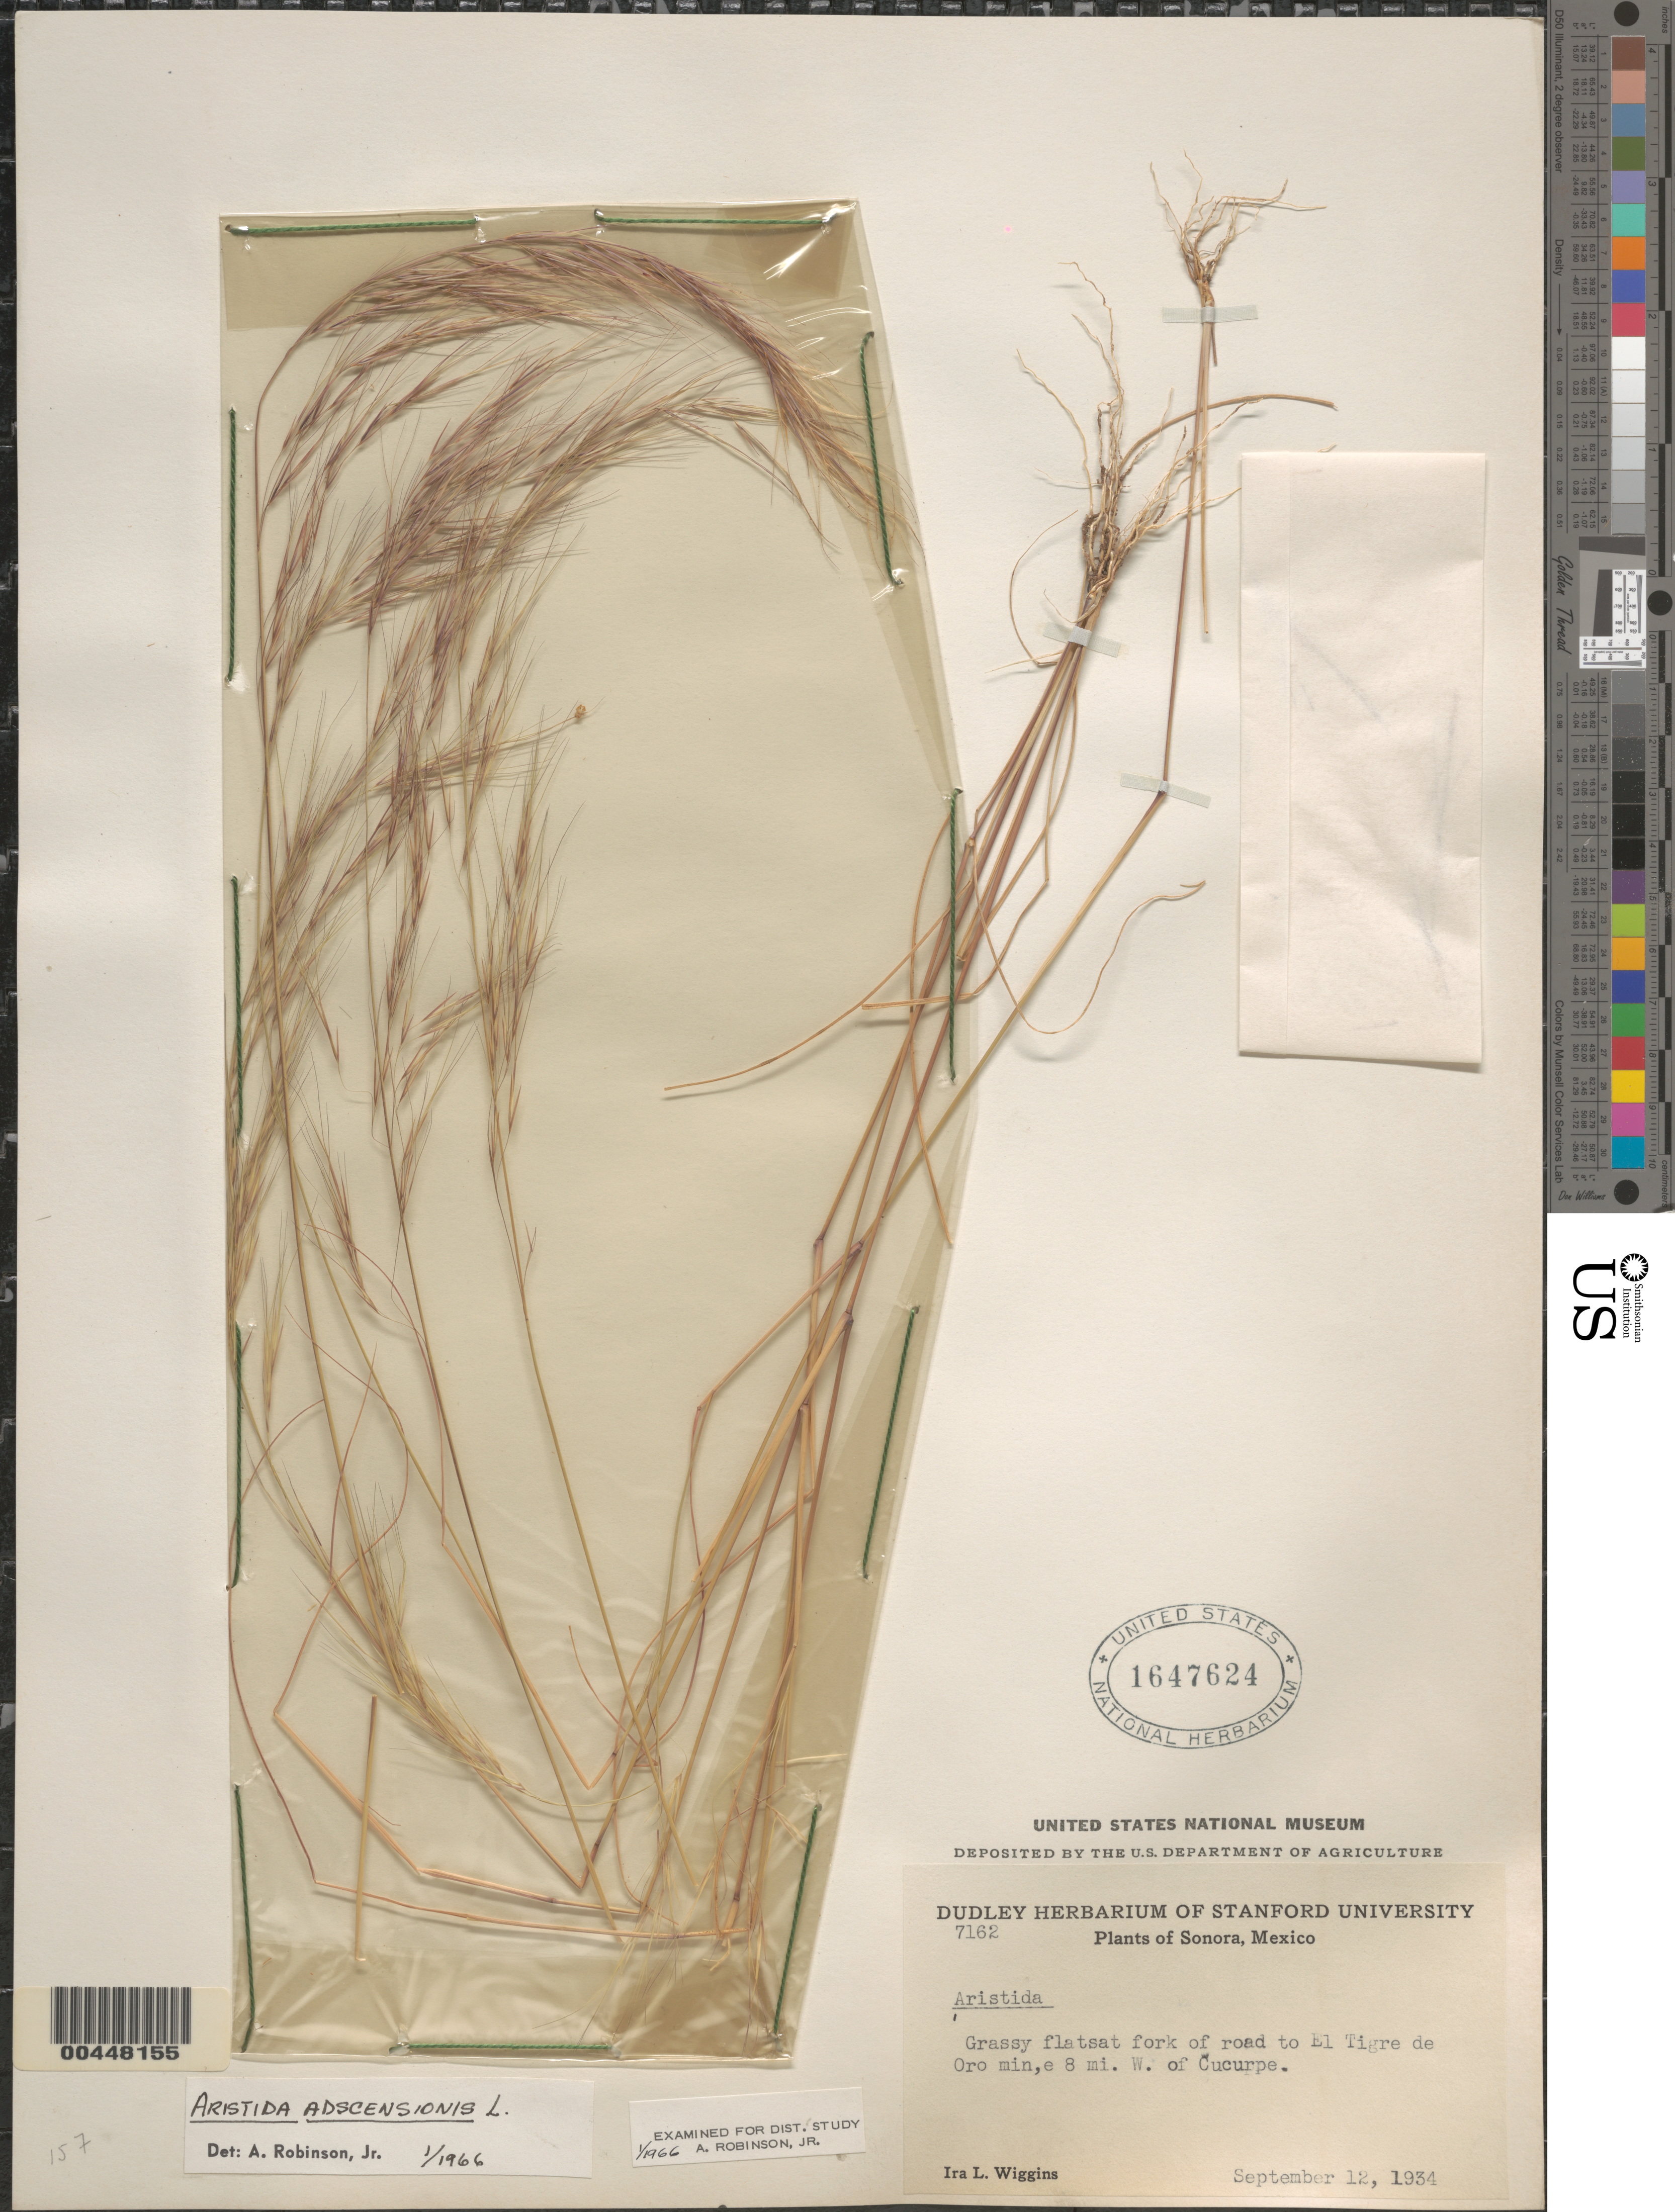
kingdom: Plantae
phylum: Tracheophyta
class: Liliopsida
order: Poales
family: Poaceae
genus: Aristida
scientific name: Aristida adscensionis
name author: L.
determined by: Robinson, A., Jr.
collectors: I. L. Wiggins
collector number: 7162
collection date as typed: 12 Sep 1934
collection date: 1934-09-12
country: Mexico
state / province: Sonora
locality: Fork of road to El Tigre de Oro mine, 8 mi W of Cucurpe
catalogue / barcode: US 1647624